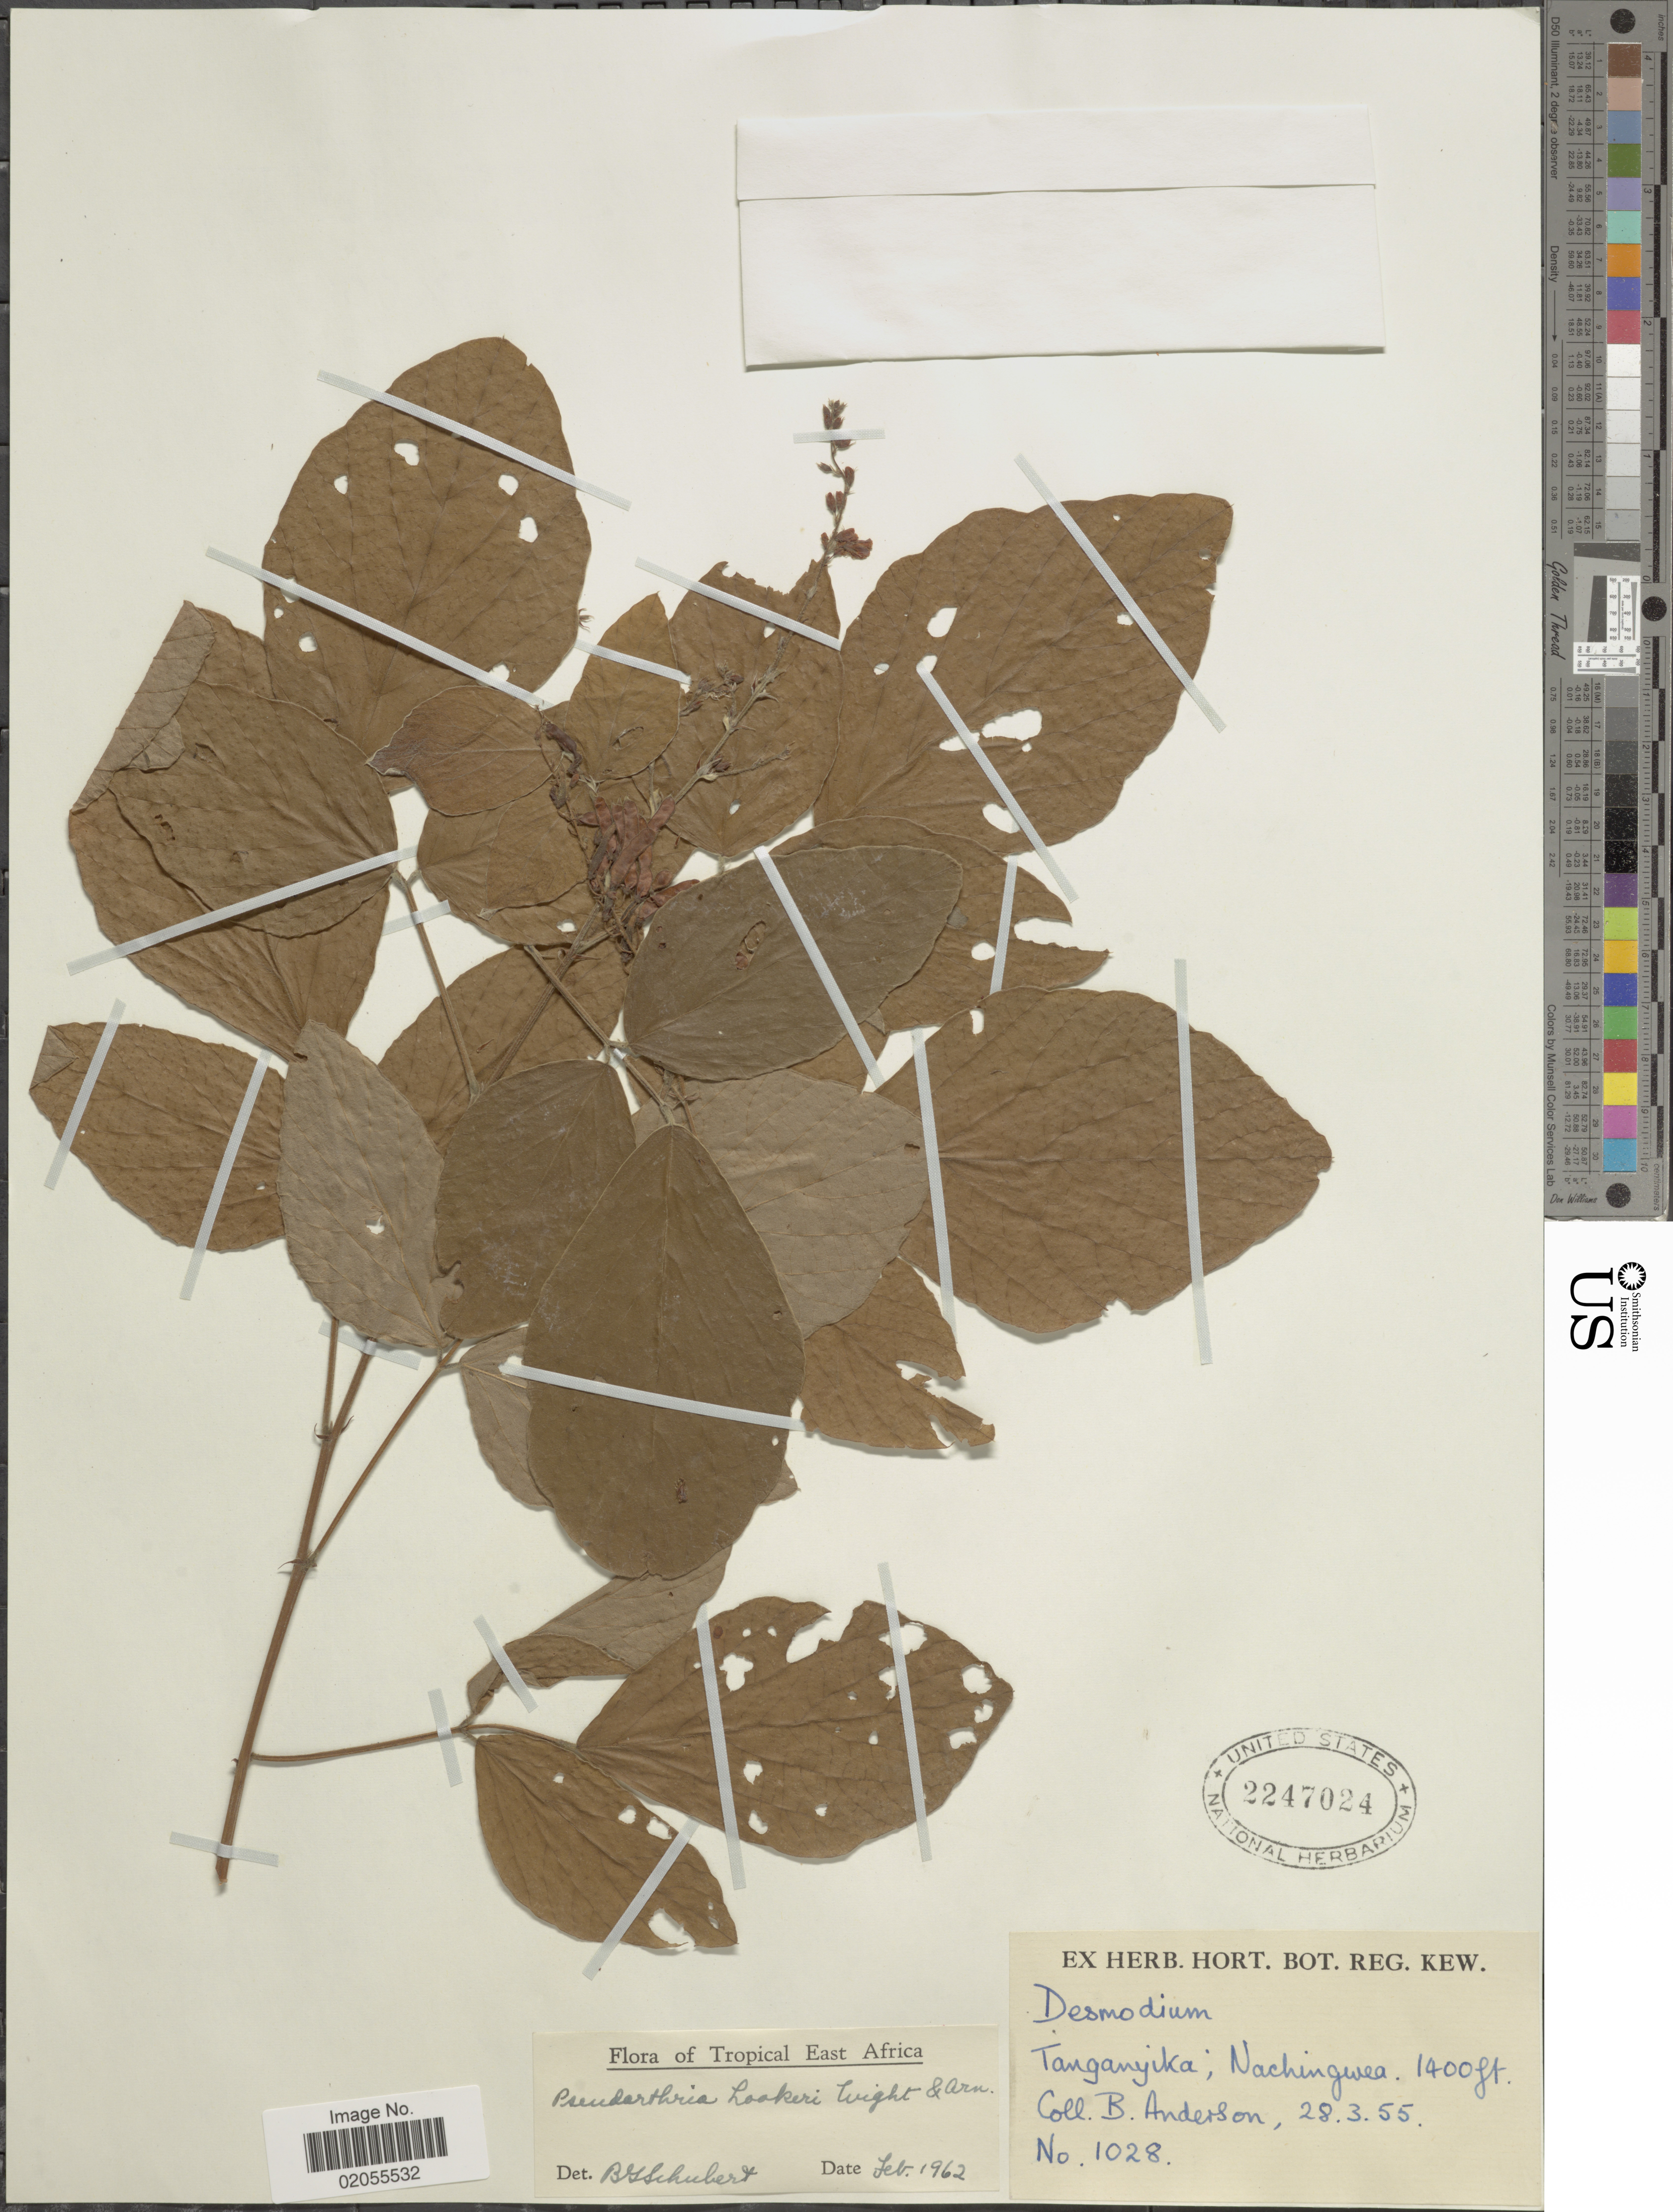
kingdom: Plantae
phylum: Tracheophyta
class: Magnoliopsida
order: Fabales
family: Fabaceae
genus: Pseudarthria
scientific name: Pseudarthria hookeri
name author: Wight & Arn.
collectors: B. Anderson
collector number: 1028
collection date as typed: Transcribed d/m/y: 28/3/55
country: Tanzania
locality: Tanganyika, Nachingwea, Tropical East Africa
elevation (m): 427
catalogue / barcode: US 2247024